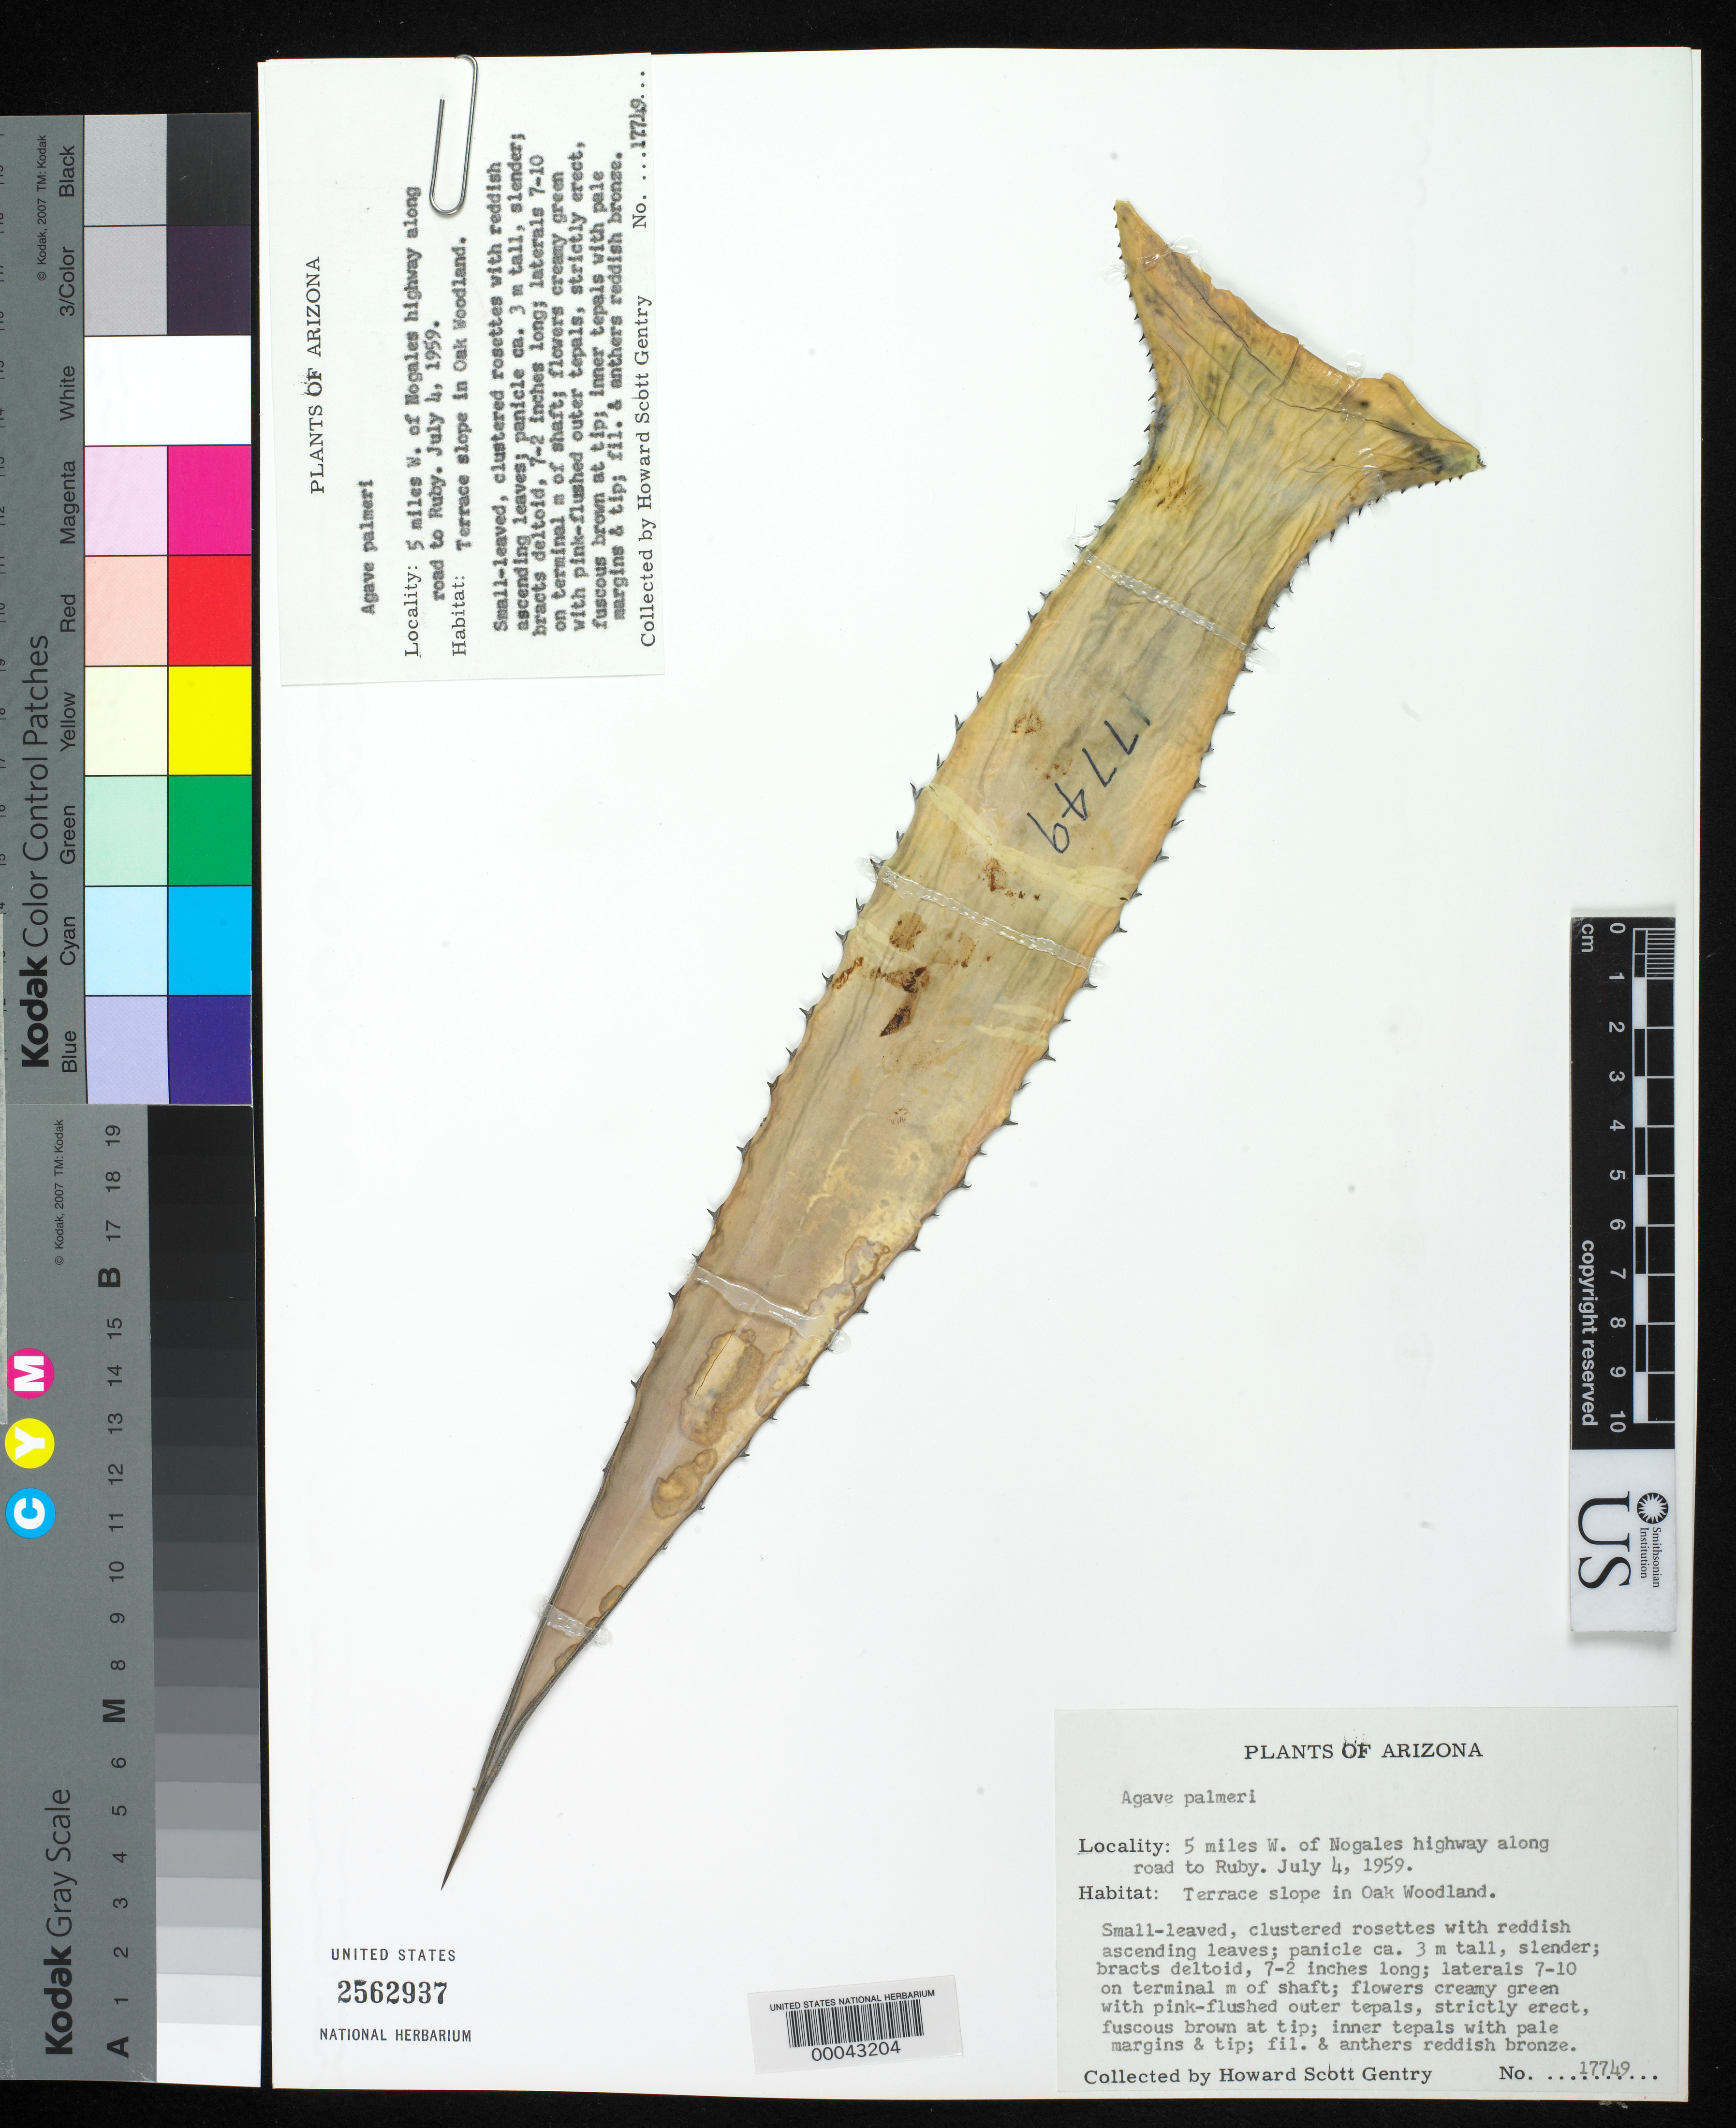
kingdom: Plantae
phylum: Tracheophyta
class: Liliopsida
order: Asparagales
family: Asparagaceae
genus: Agave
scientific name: Agave palmeri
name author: Engelm.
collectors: H. S. Gentry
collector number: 17749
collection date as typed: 04 Jul 1959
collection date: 1959-07-04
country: United States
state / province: Arizona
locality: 5 mi w of nogales highway along road to ruby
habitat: Terrace slope in oak woodland.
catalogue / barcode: US 2562937